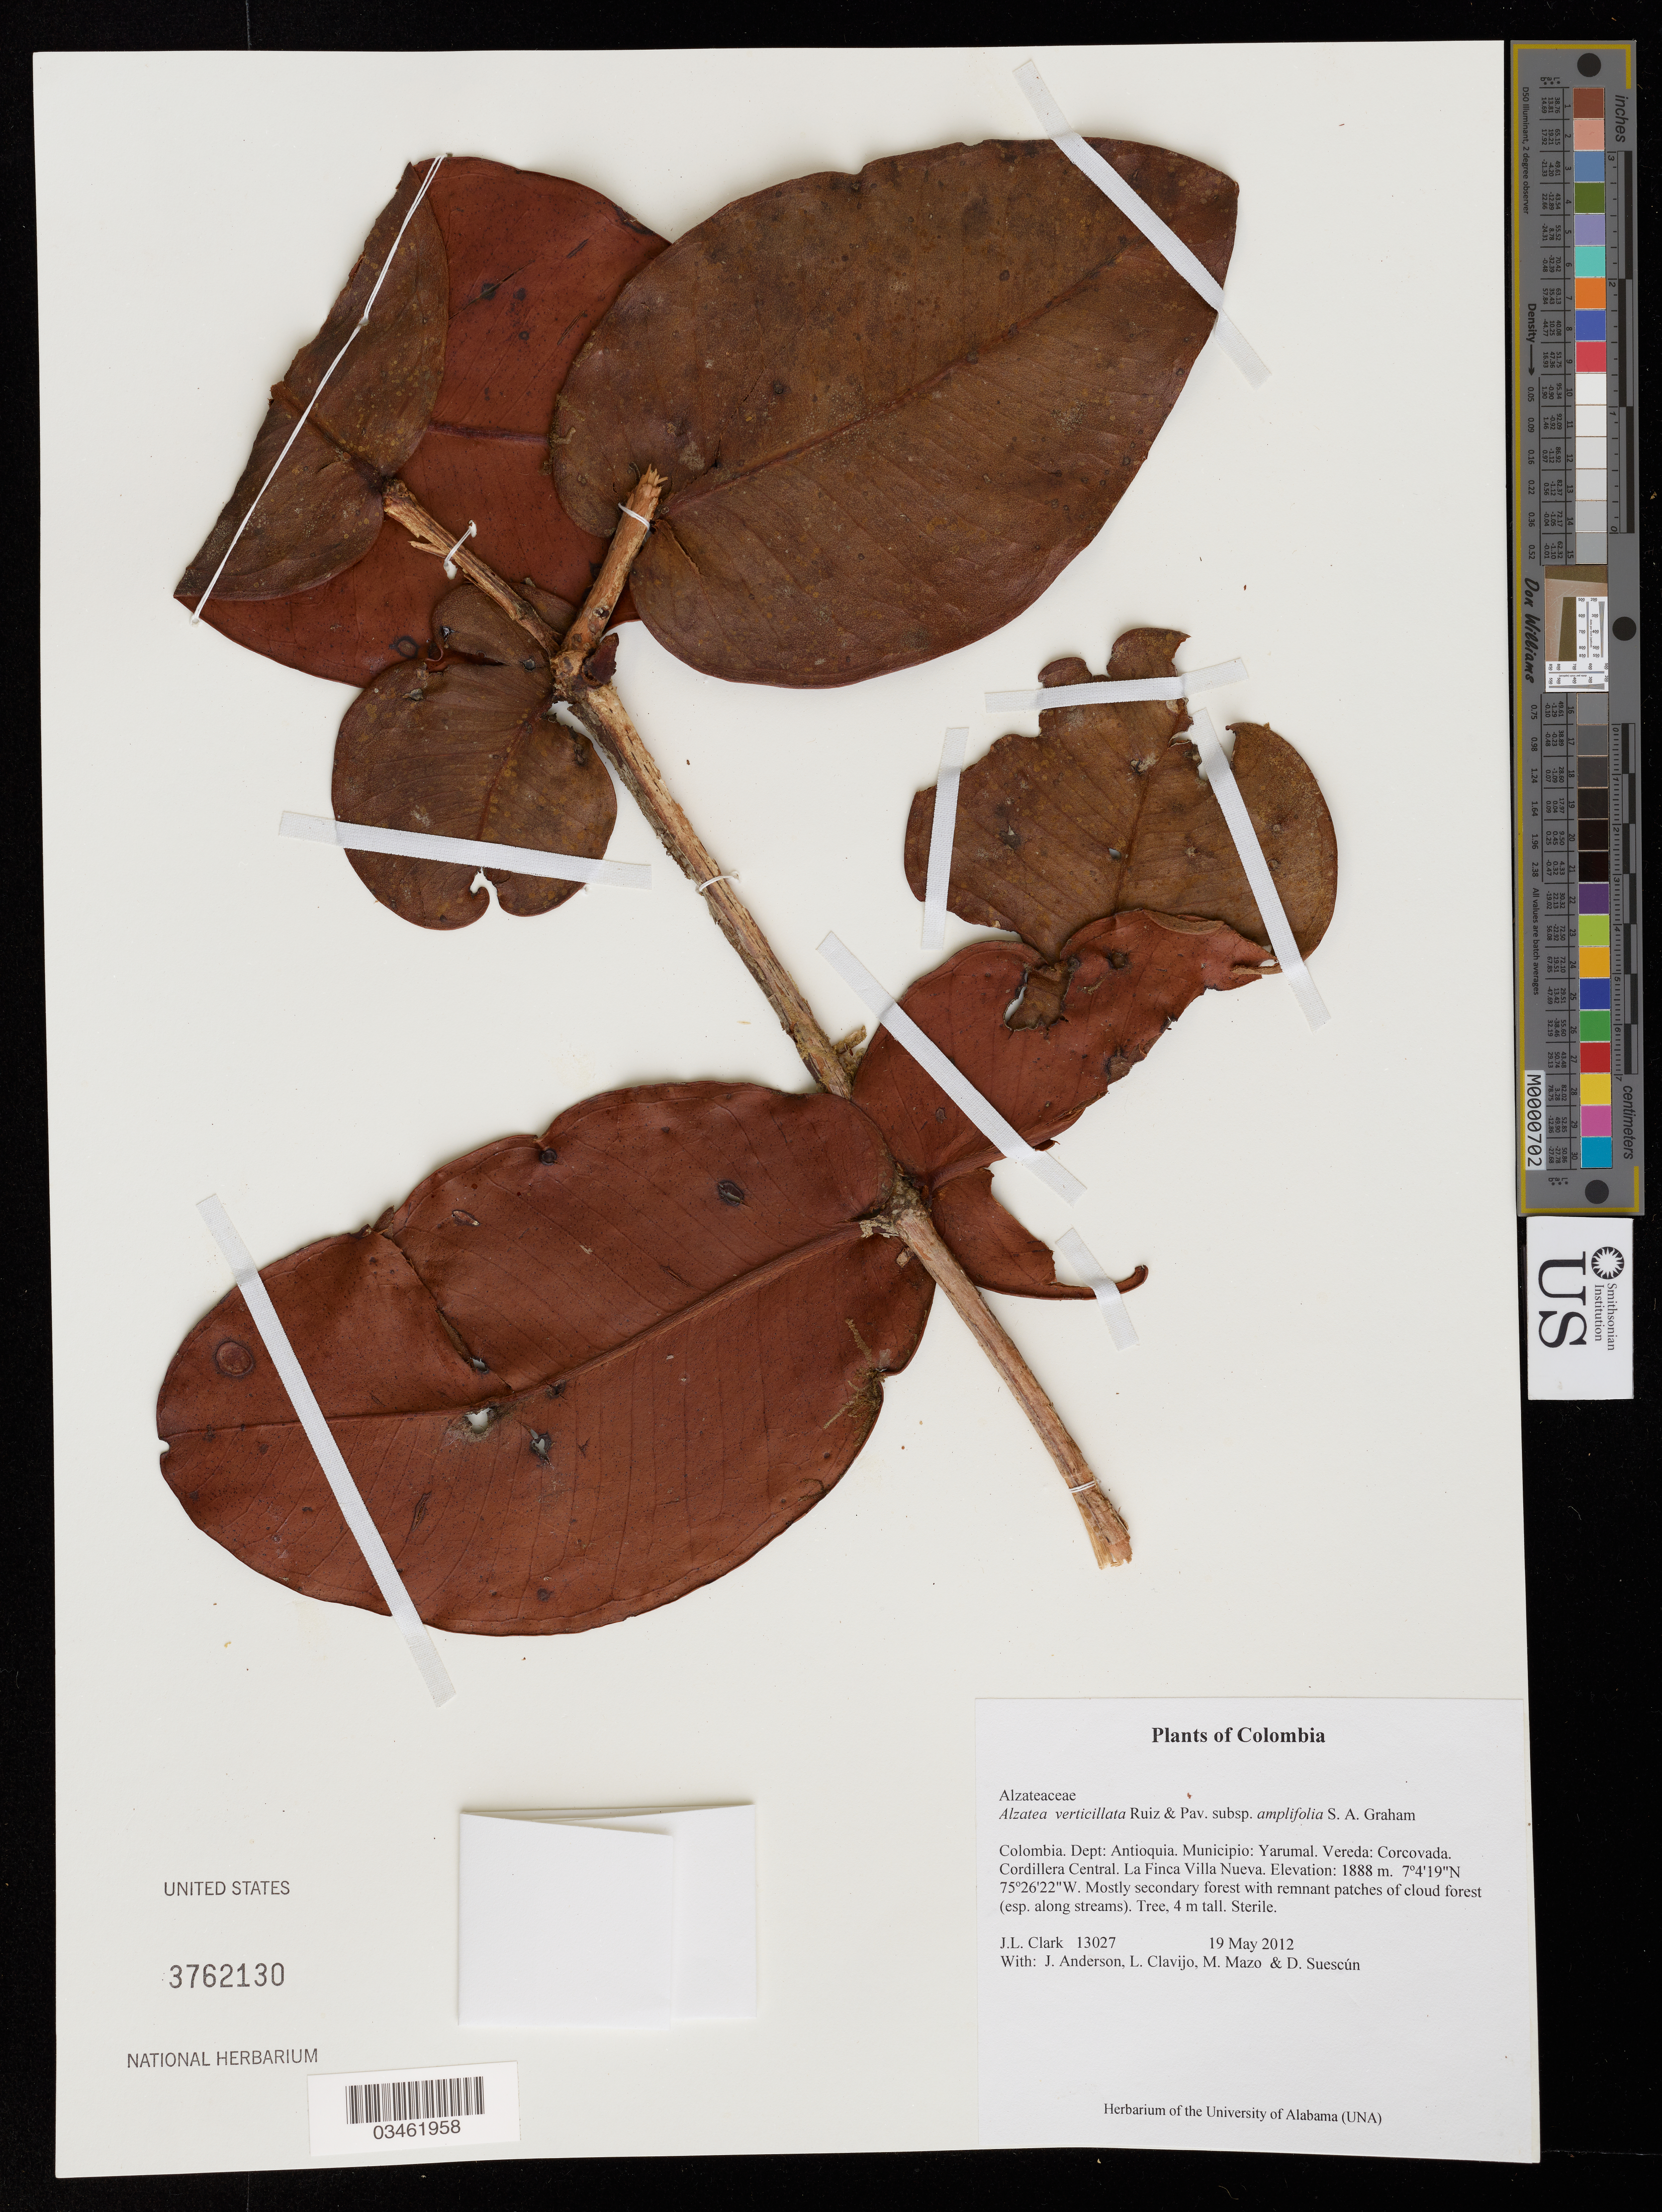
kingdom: Plantae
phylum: Tracheophyta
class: Magnoliopsida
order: Myrtales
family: Alzateaceae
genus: Alzatea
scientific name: Alzatea verticillata subsp. amplifolia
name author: S.A. Graham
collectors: J. L. Clark, J. Anderson, L. Clavijo, M. Mazo & D. Suescún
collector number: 13027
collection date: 2012-05-19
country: Colombia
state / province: Antioquia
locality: Dept: Antioquia. Municipio: Yarumal. Vereda: Corcovada. Cordillera Central. La Finca Villa Nueva.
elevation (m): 1888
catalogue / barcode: US 3762130